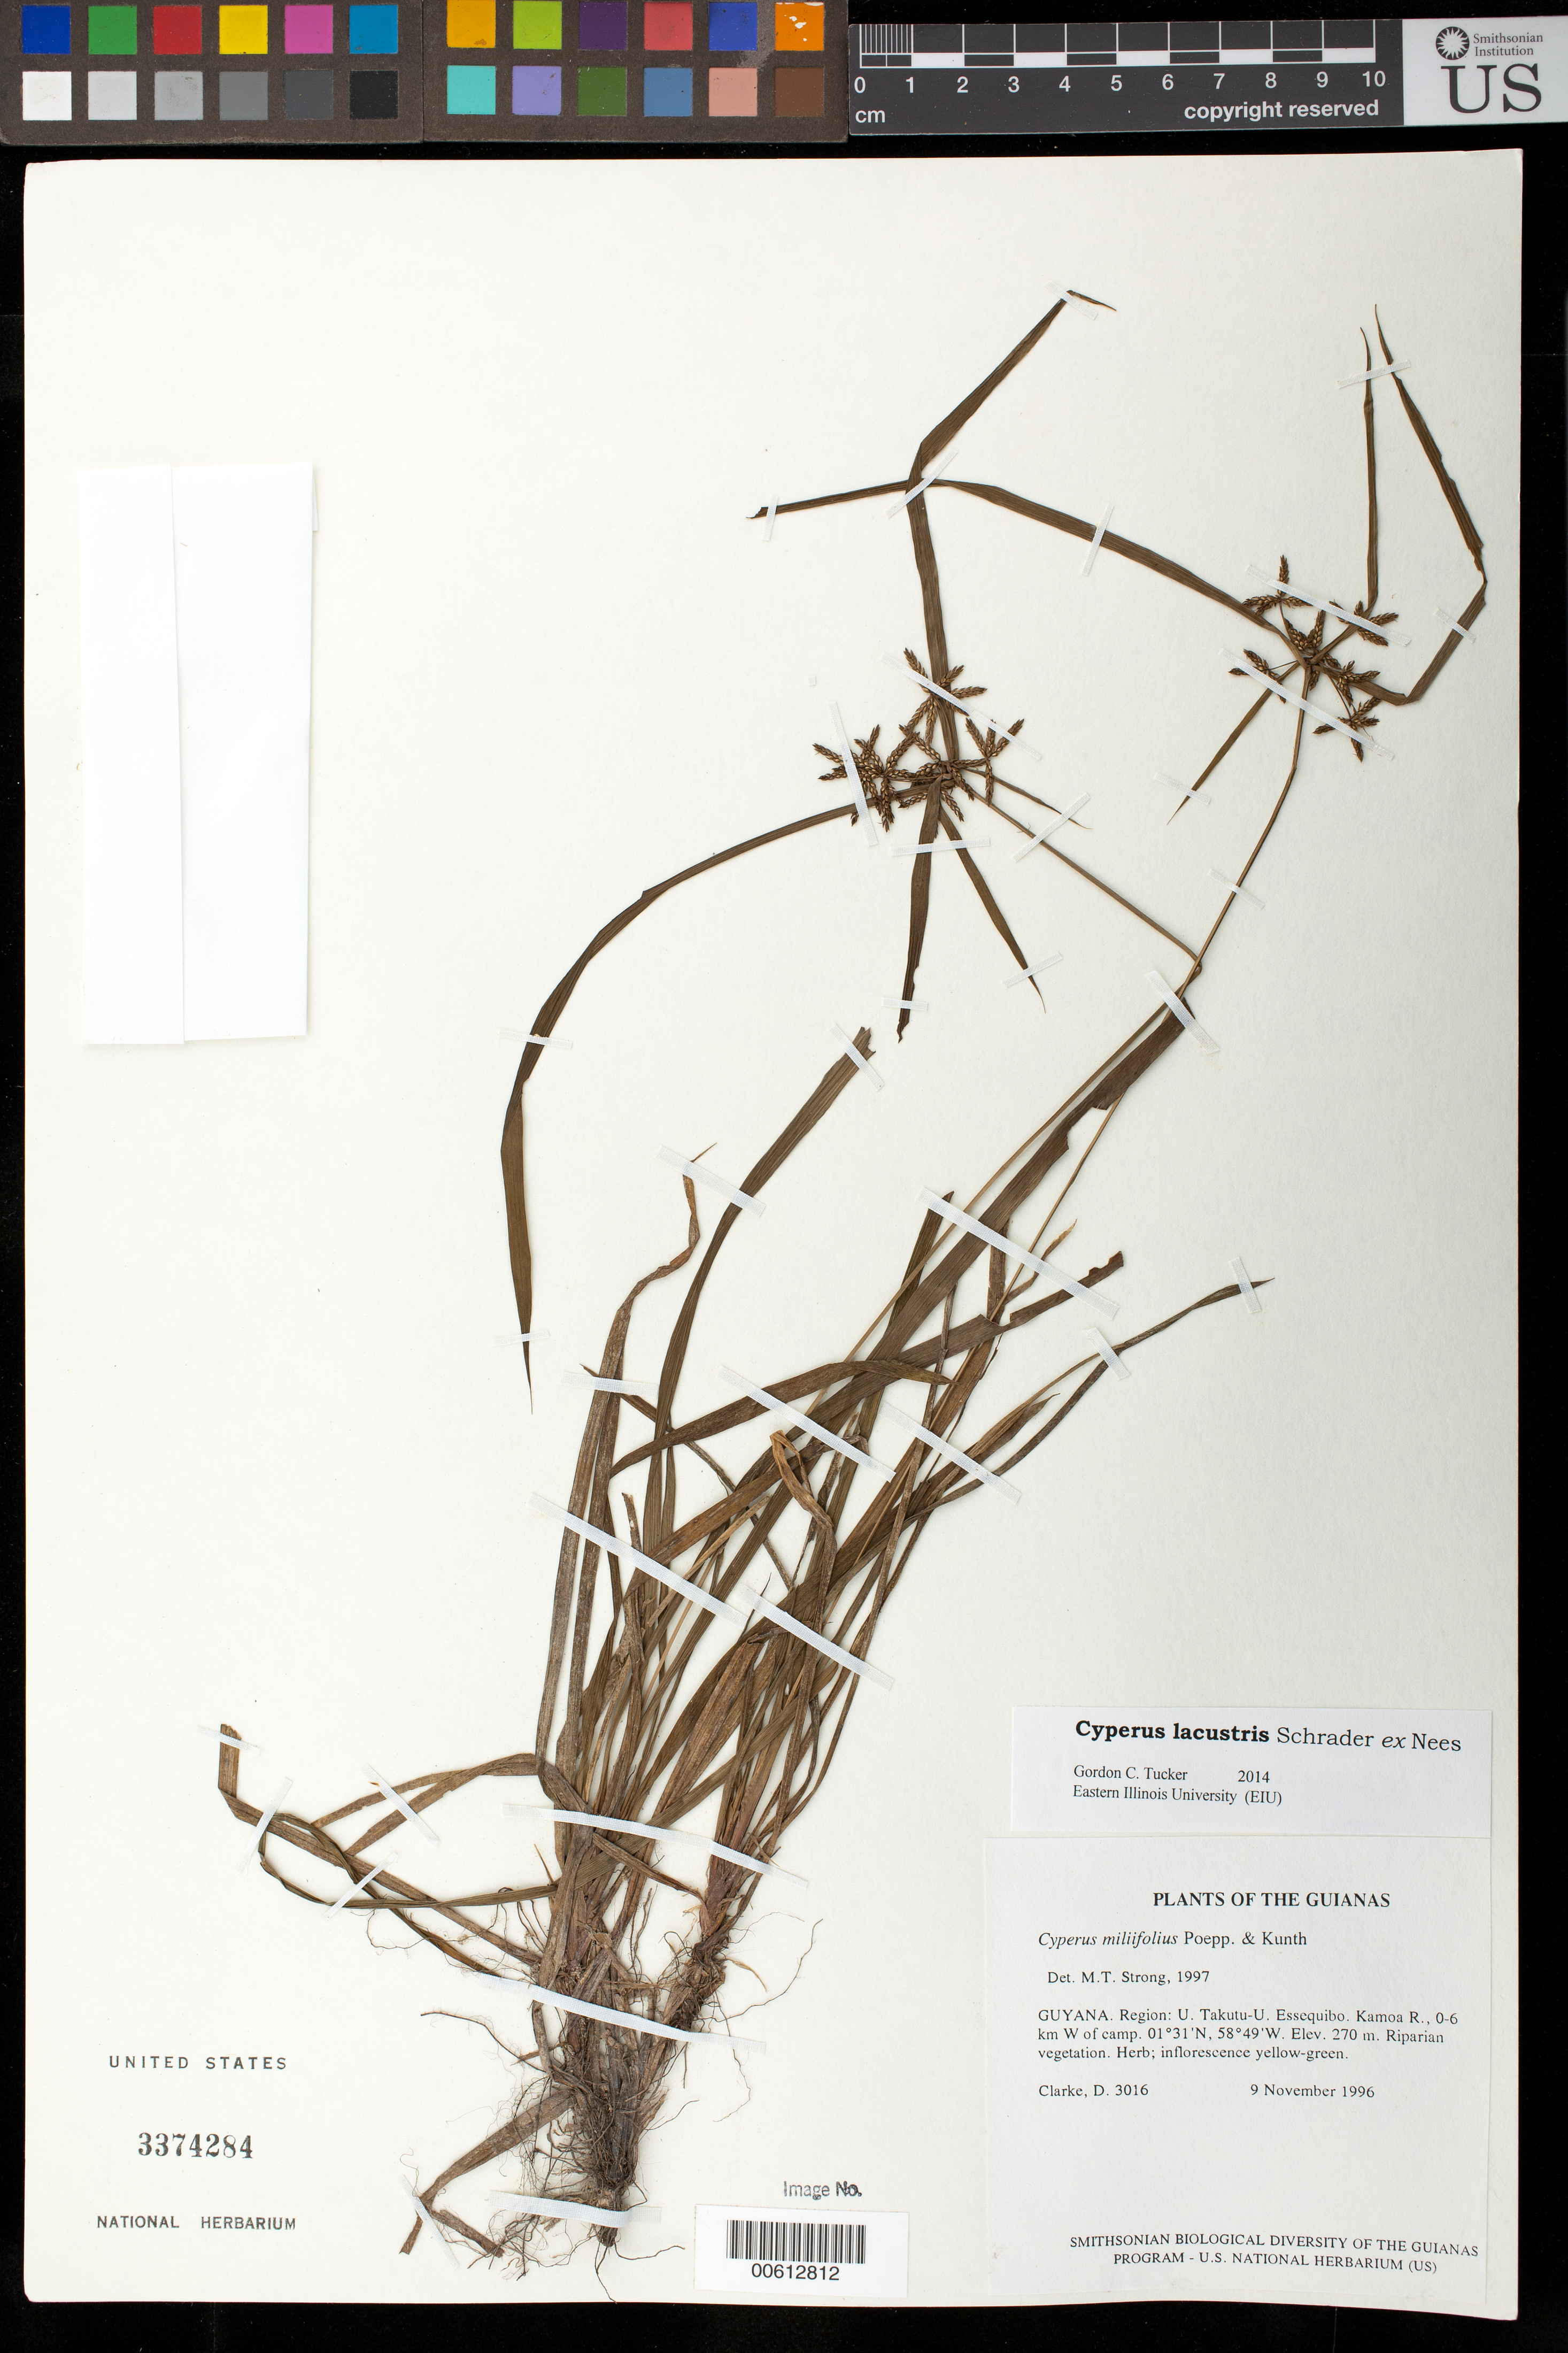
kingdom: Plantae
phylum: Tracheophyta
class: Liliopsida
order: Poales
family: Cyperaceae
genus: Cyperus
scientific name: Cyperus lacustris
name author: Schrad. ex Nees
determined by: Tucker, G. C.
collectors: H. D. Clarke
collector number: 3016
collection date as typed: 9 November 1996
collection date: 1996-11-09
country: Guyana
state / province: U. Takutu-U. Essequibo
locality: Kamoa R., 0-6 km W of camp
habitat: Riparian vegetation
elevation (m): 270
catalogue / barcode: US 3374284